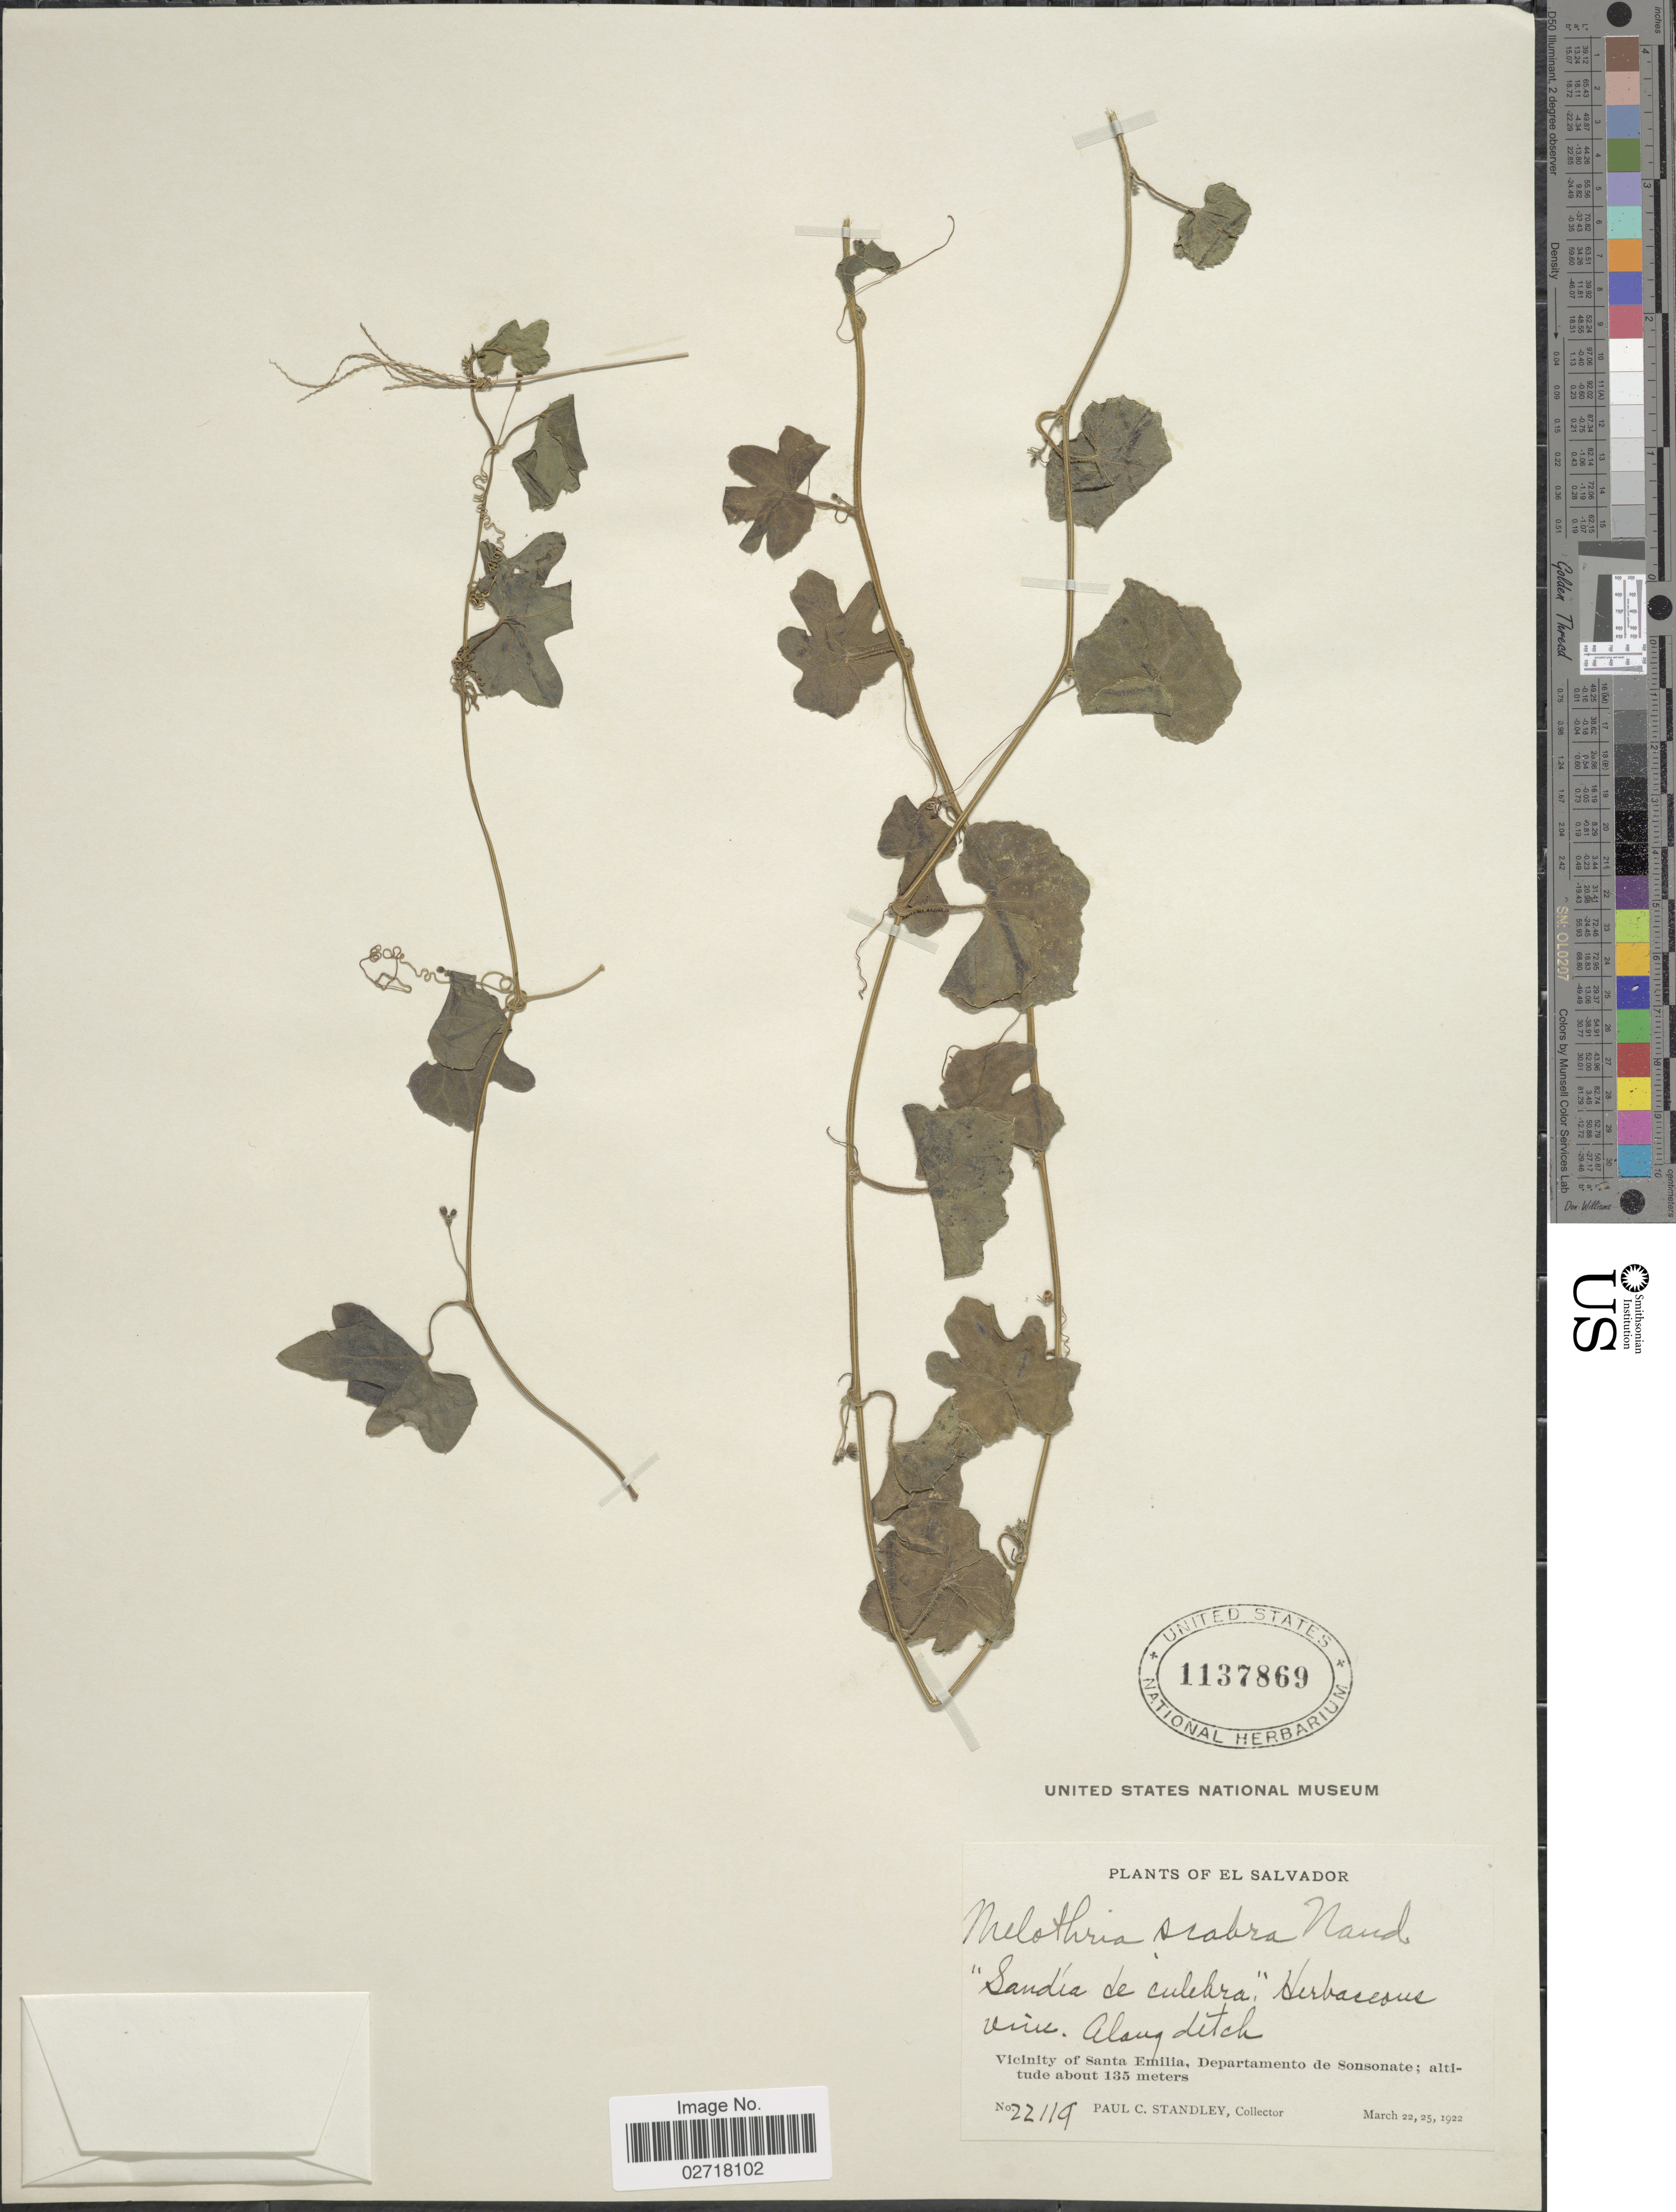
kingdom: Plantae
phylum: Tracheophyta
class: Magnoliopsida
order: Cucurbitales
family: Cucurbitaceae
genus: Melothria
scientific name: Melothria scabra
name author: Naudin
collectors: P. C. Standley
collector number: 22119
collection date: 1922-03-22/1922-03-25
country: El Salvador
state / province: Sonsonate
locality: Along ditch. Vicinity of Santa Emilia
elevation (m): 135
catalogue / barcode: US 1137869